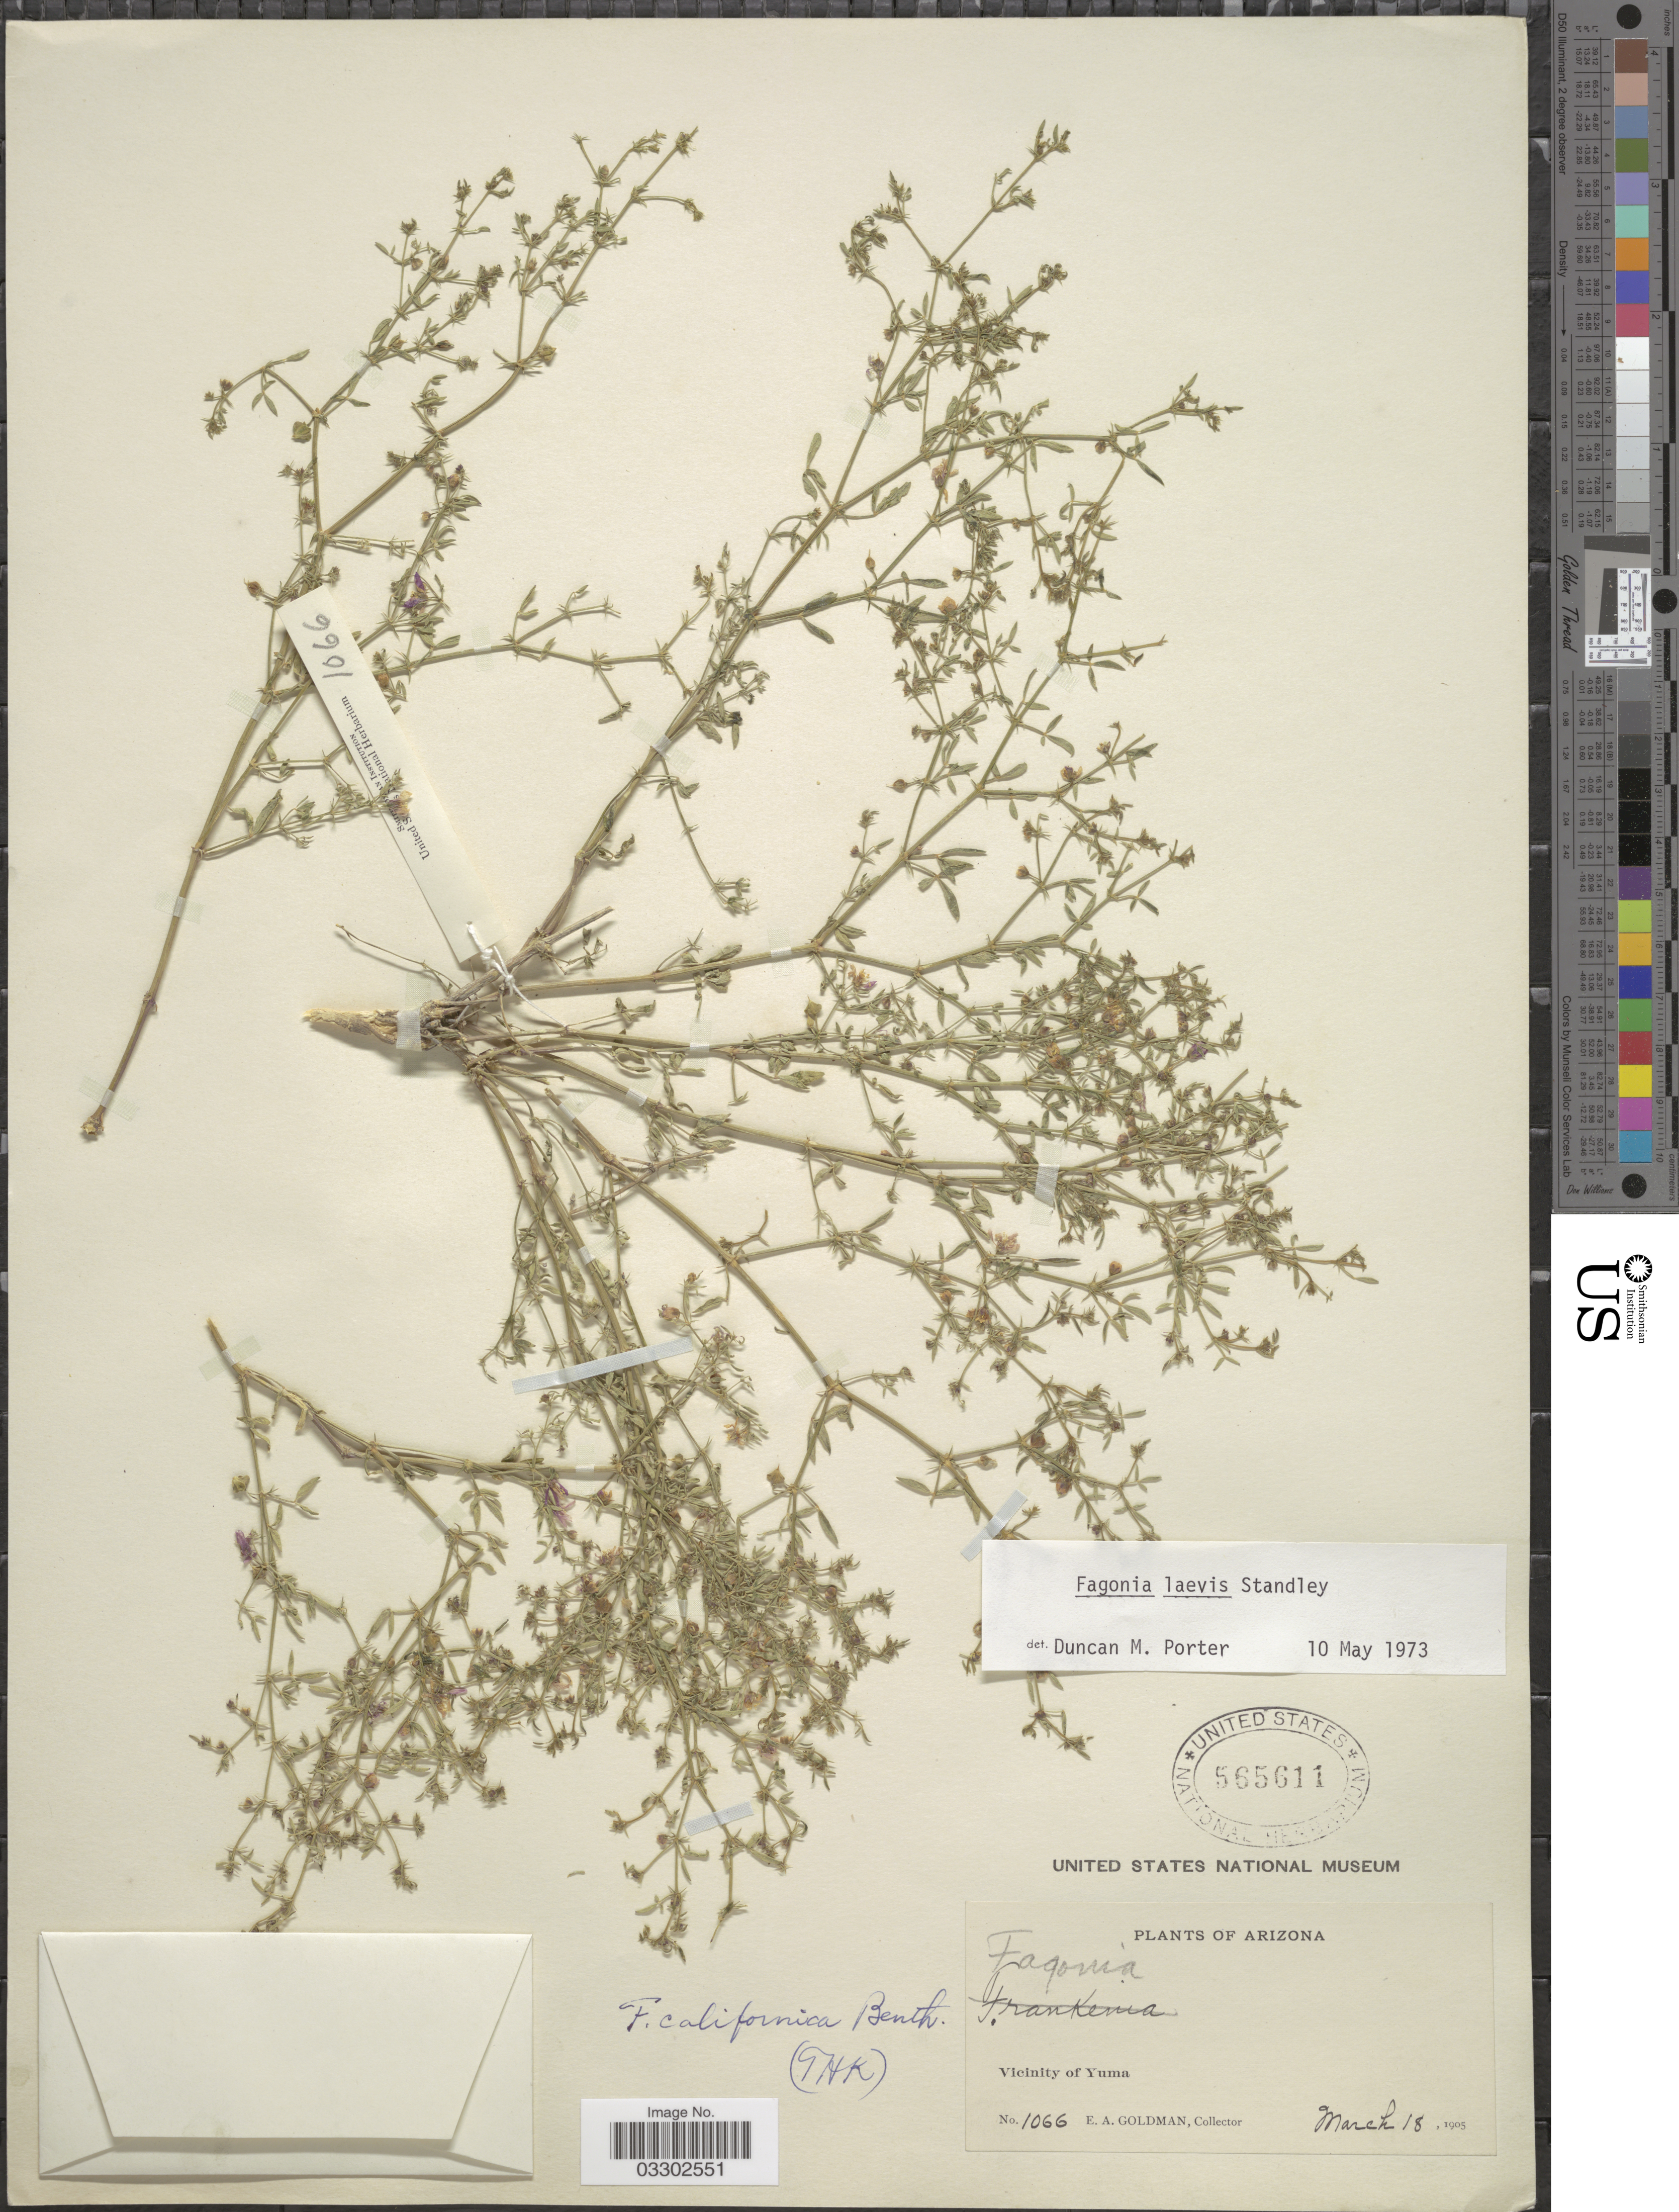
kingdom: Plantae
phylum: Tracheophyta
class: Magnoliopsida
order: Zygophyllales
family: Zygophyllaceae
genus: Fagonia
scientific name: Fagonia laevis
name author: Standl.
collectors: E. A. Goldman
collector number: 1066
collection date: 1905-03-18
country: United States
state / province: Arizona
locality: Vicinity of Yuma.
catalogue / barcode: US 565611